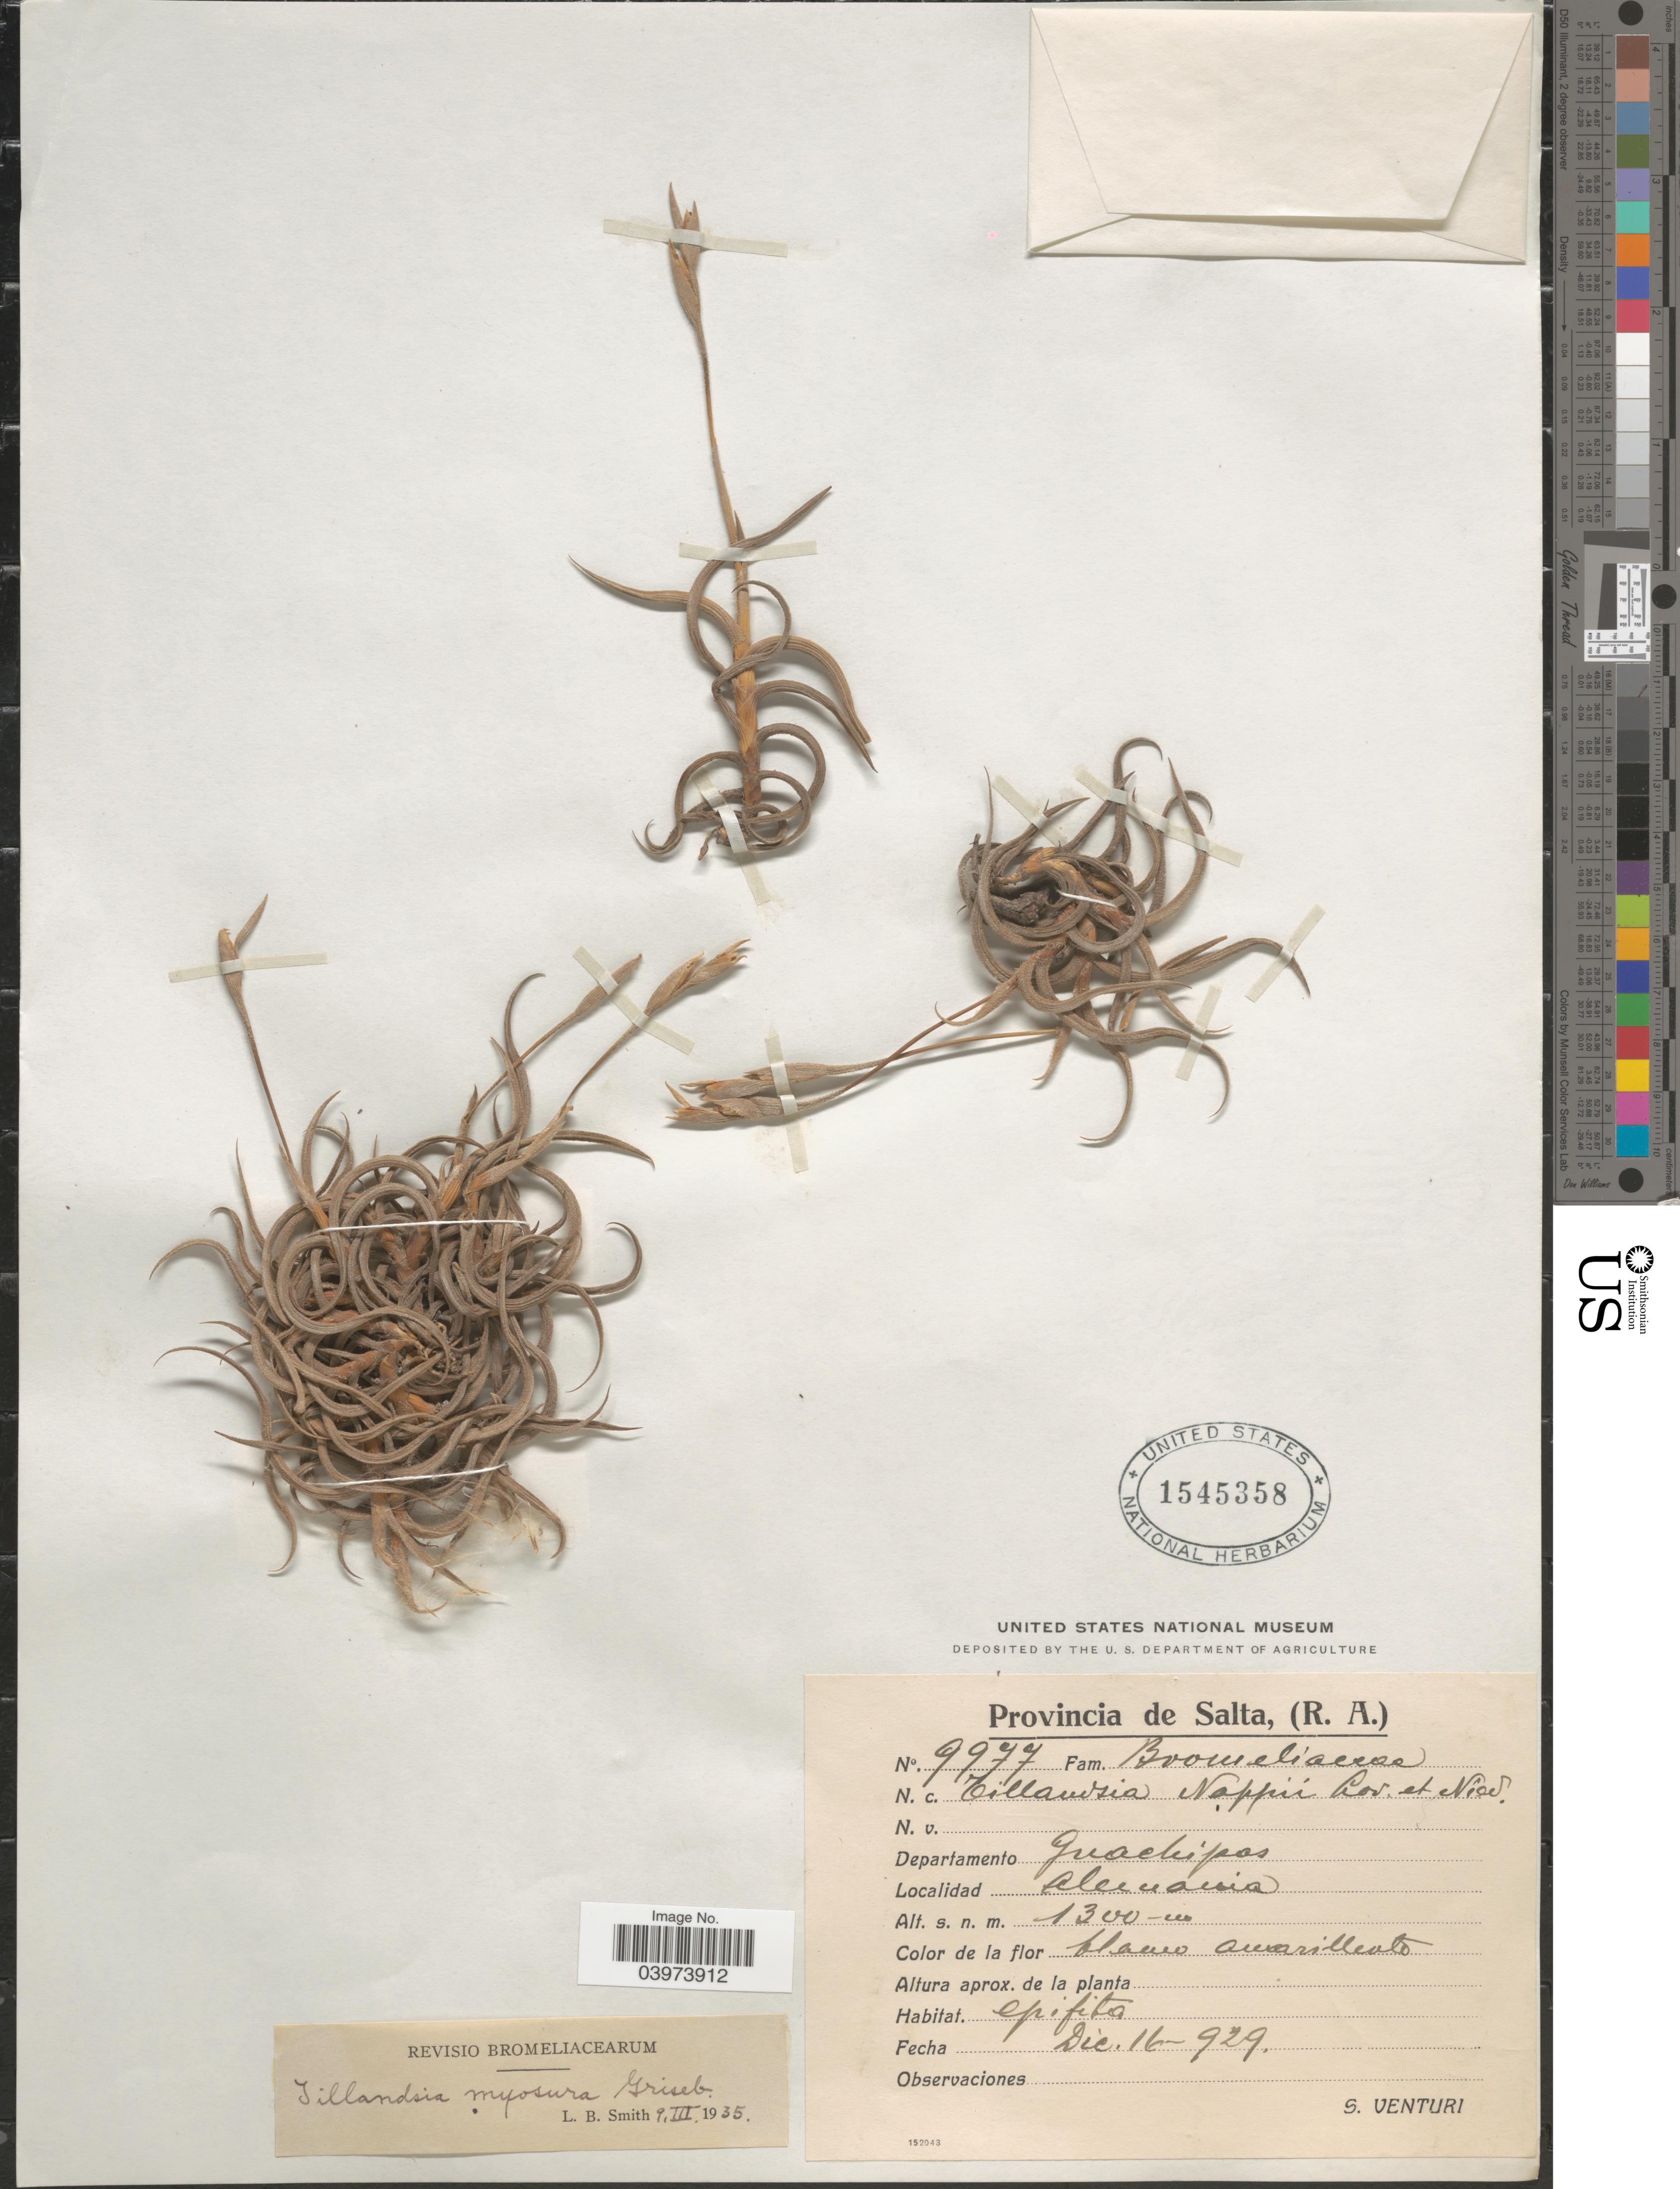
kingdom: Plantae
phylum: Tracheophyta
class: Liliopsida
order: Poales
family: Bromeliaceae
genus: Tillandsia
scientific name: Tillandsia myosura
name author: Griseb.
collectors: S. Venturi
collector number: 9977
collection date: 1929-12-16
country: Argentina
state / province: Salta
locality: Departamento Guachipas. Alemania.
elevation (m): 1300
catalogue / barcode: US 1545358